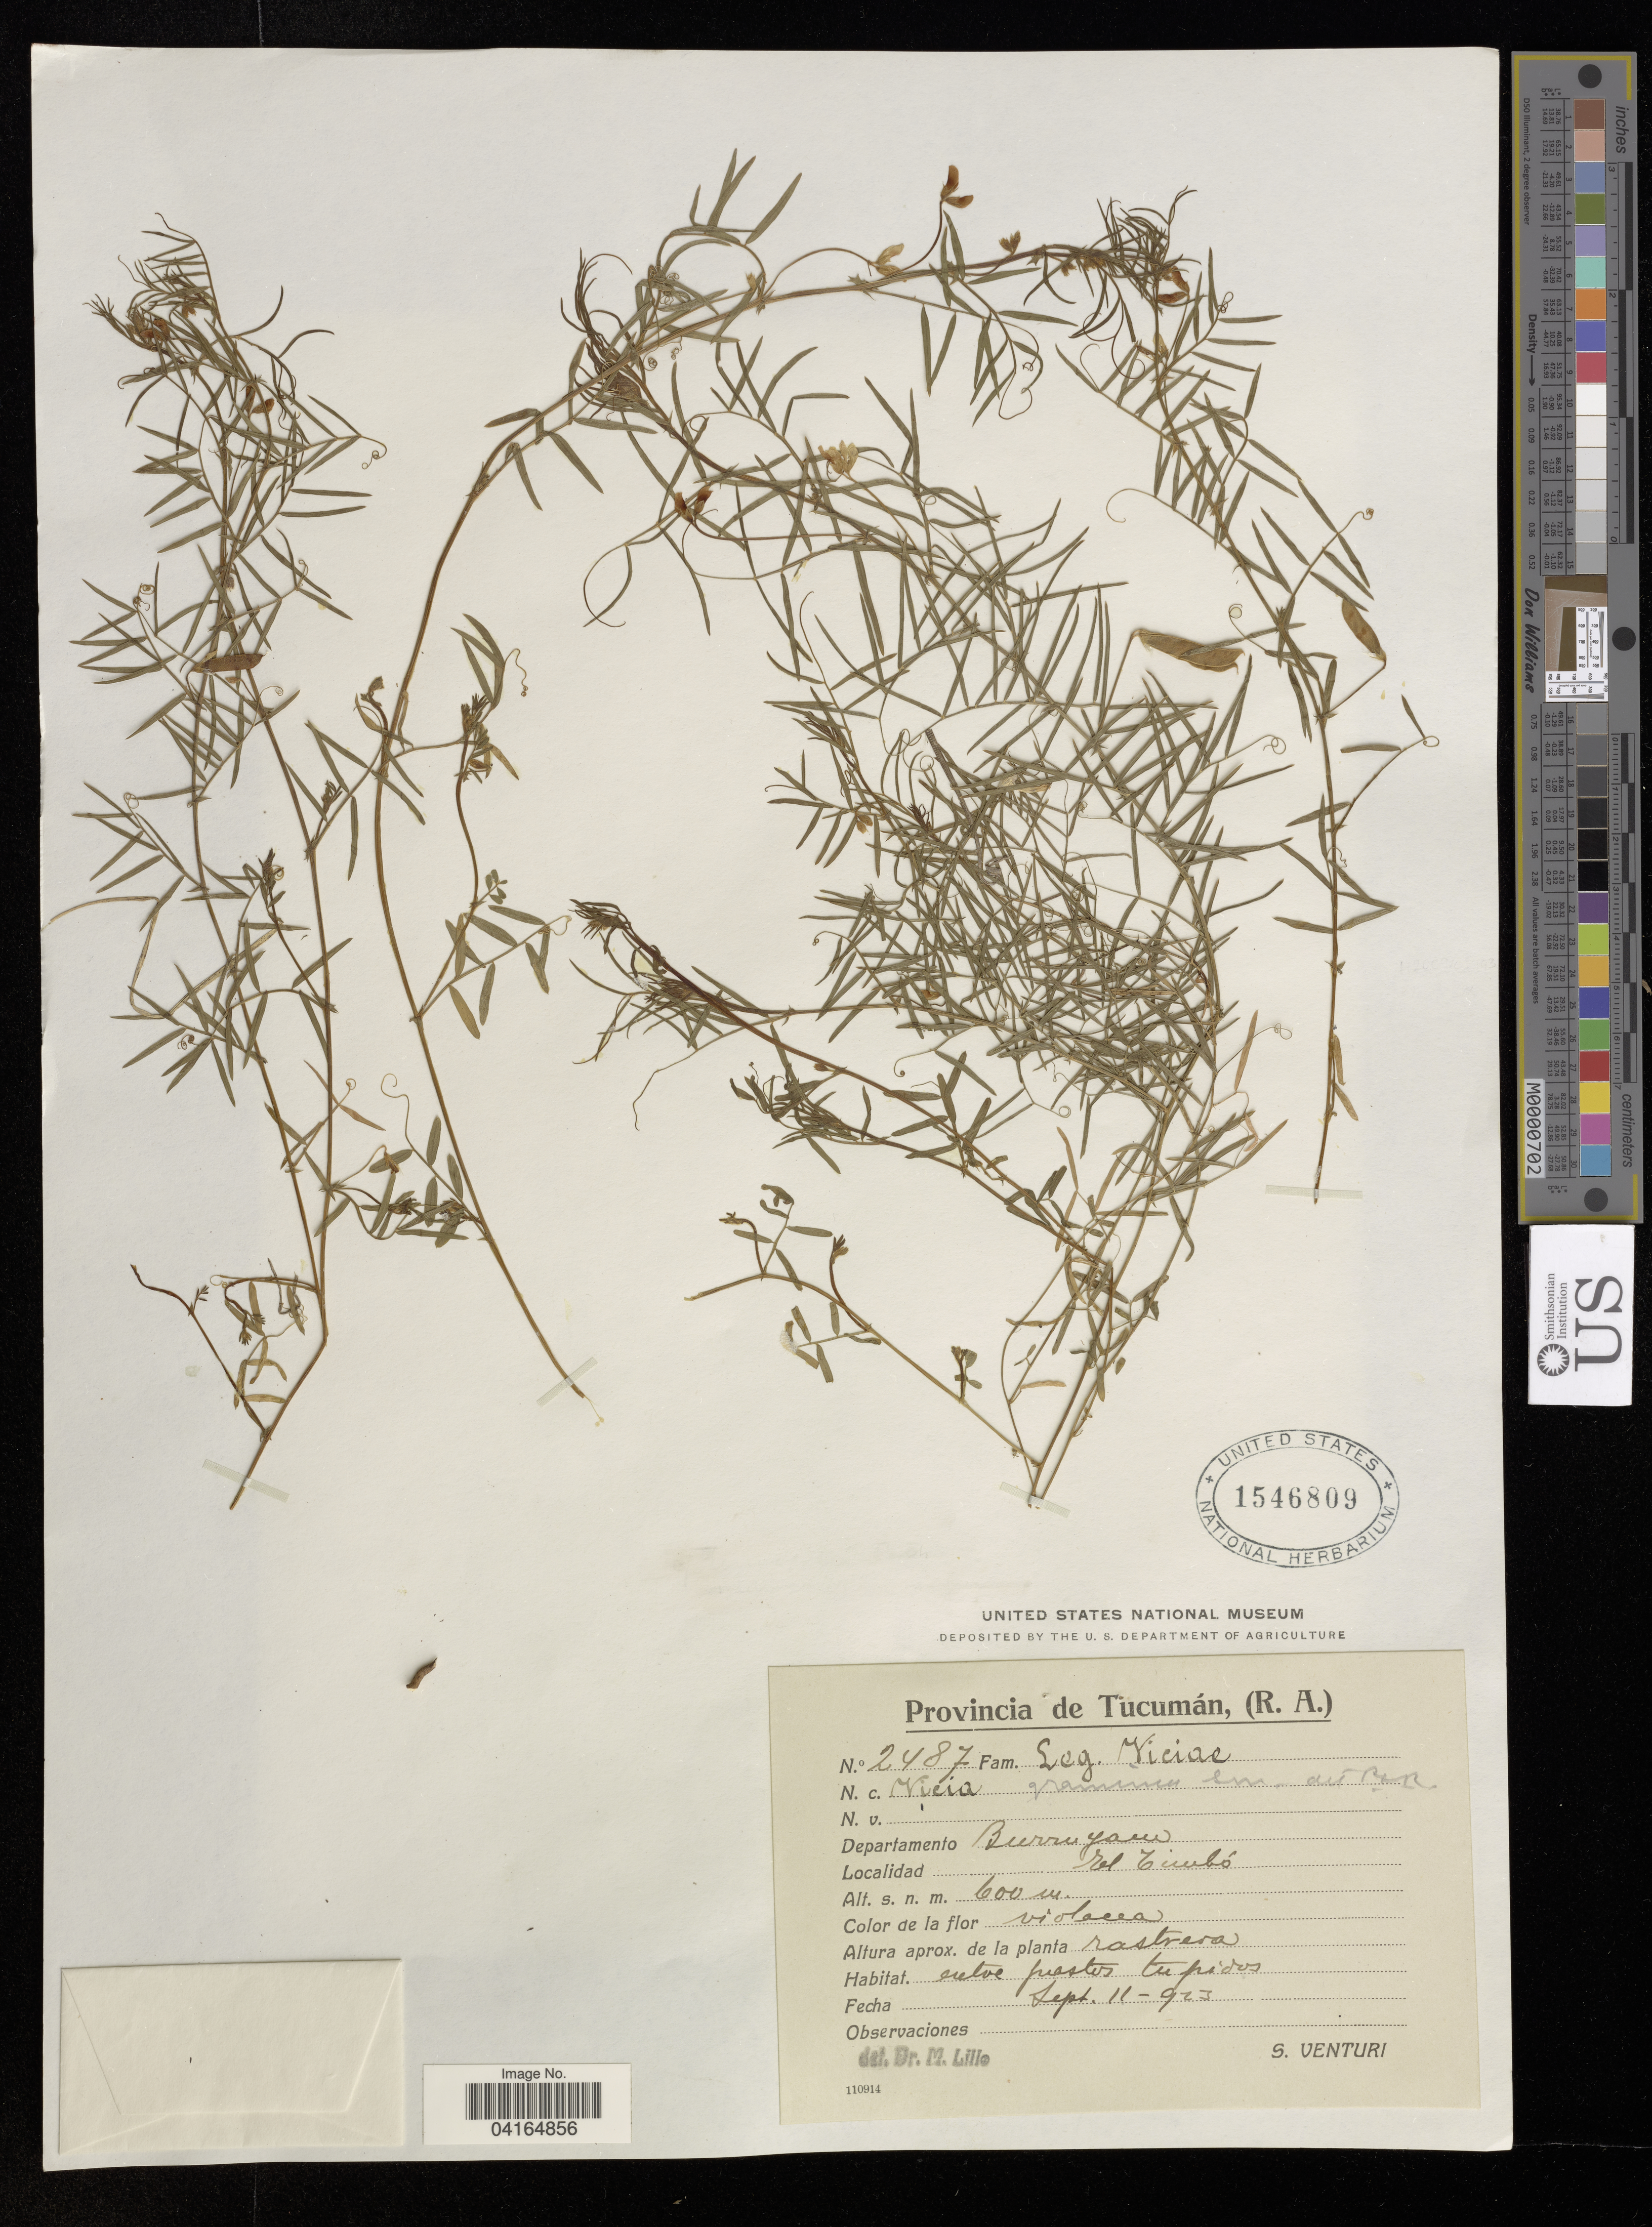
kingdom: Plantae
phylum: Tracheophyta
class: Magnoliopsida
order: Fabales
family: Fabaceae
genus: Vicia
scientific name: Vicia graminea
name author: Sm.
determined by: Hechenleitner, Paulina, RBG Edinburgh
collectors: S. Venturi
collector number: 2487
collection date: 1923-09-11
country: Argentina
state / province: Tucuman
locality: Departamento Burruyacú. El Timbó.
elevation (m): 600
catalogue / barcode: US 1546809